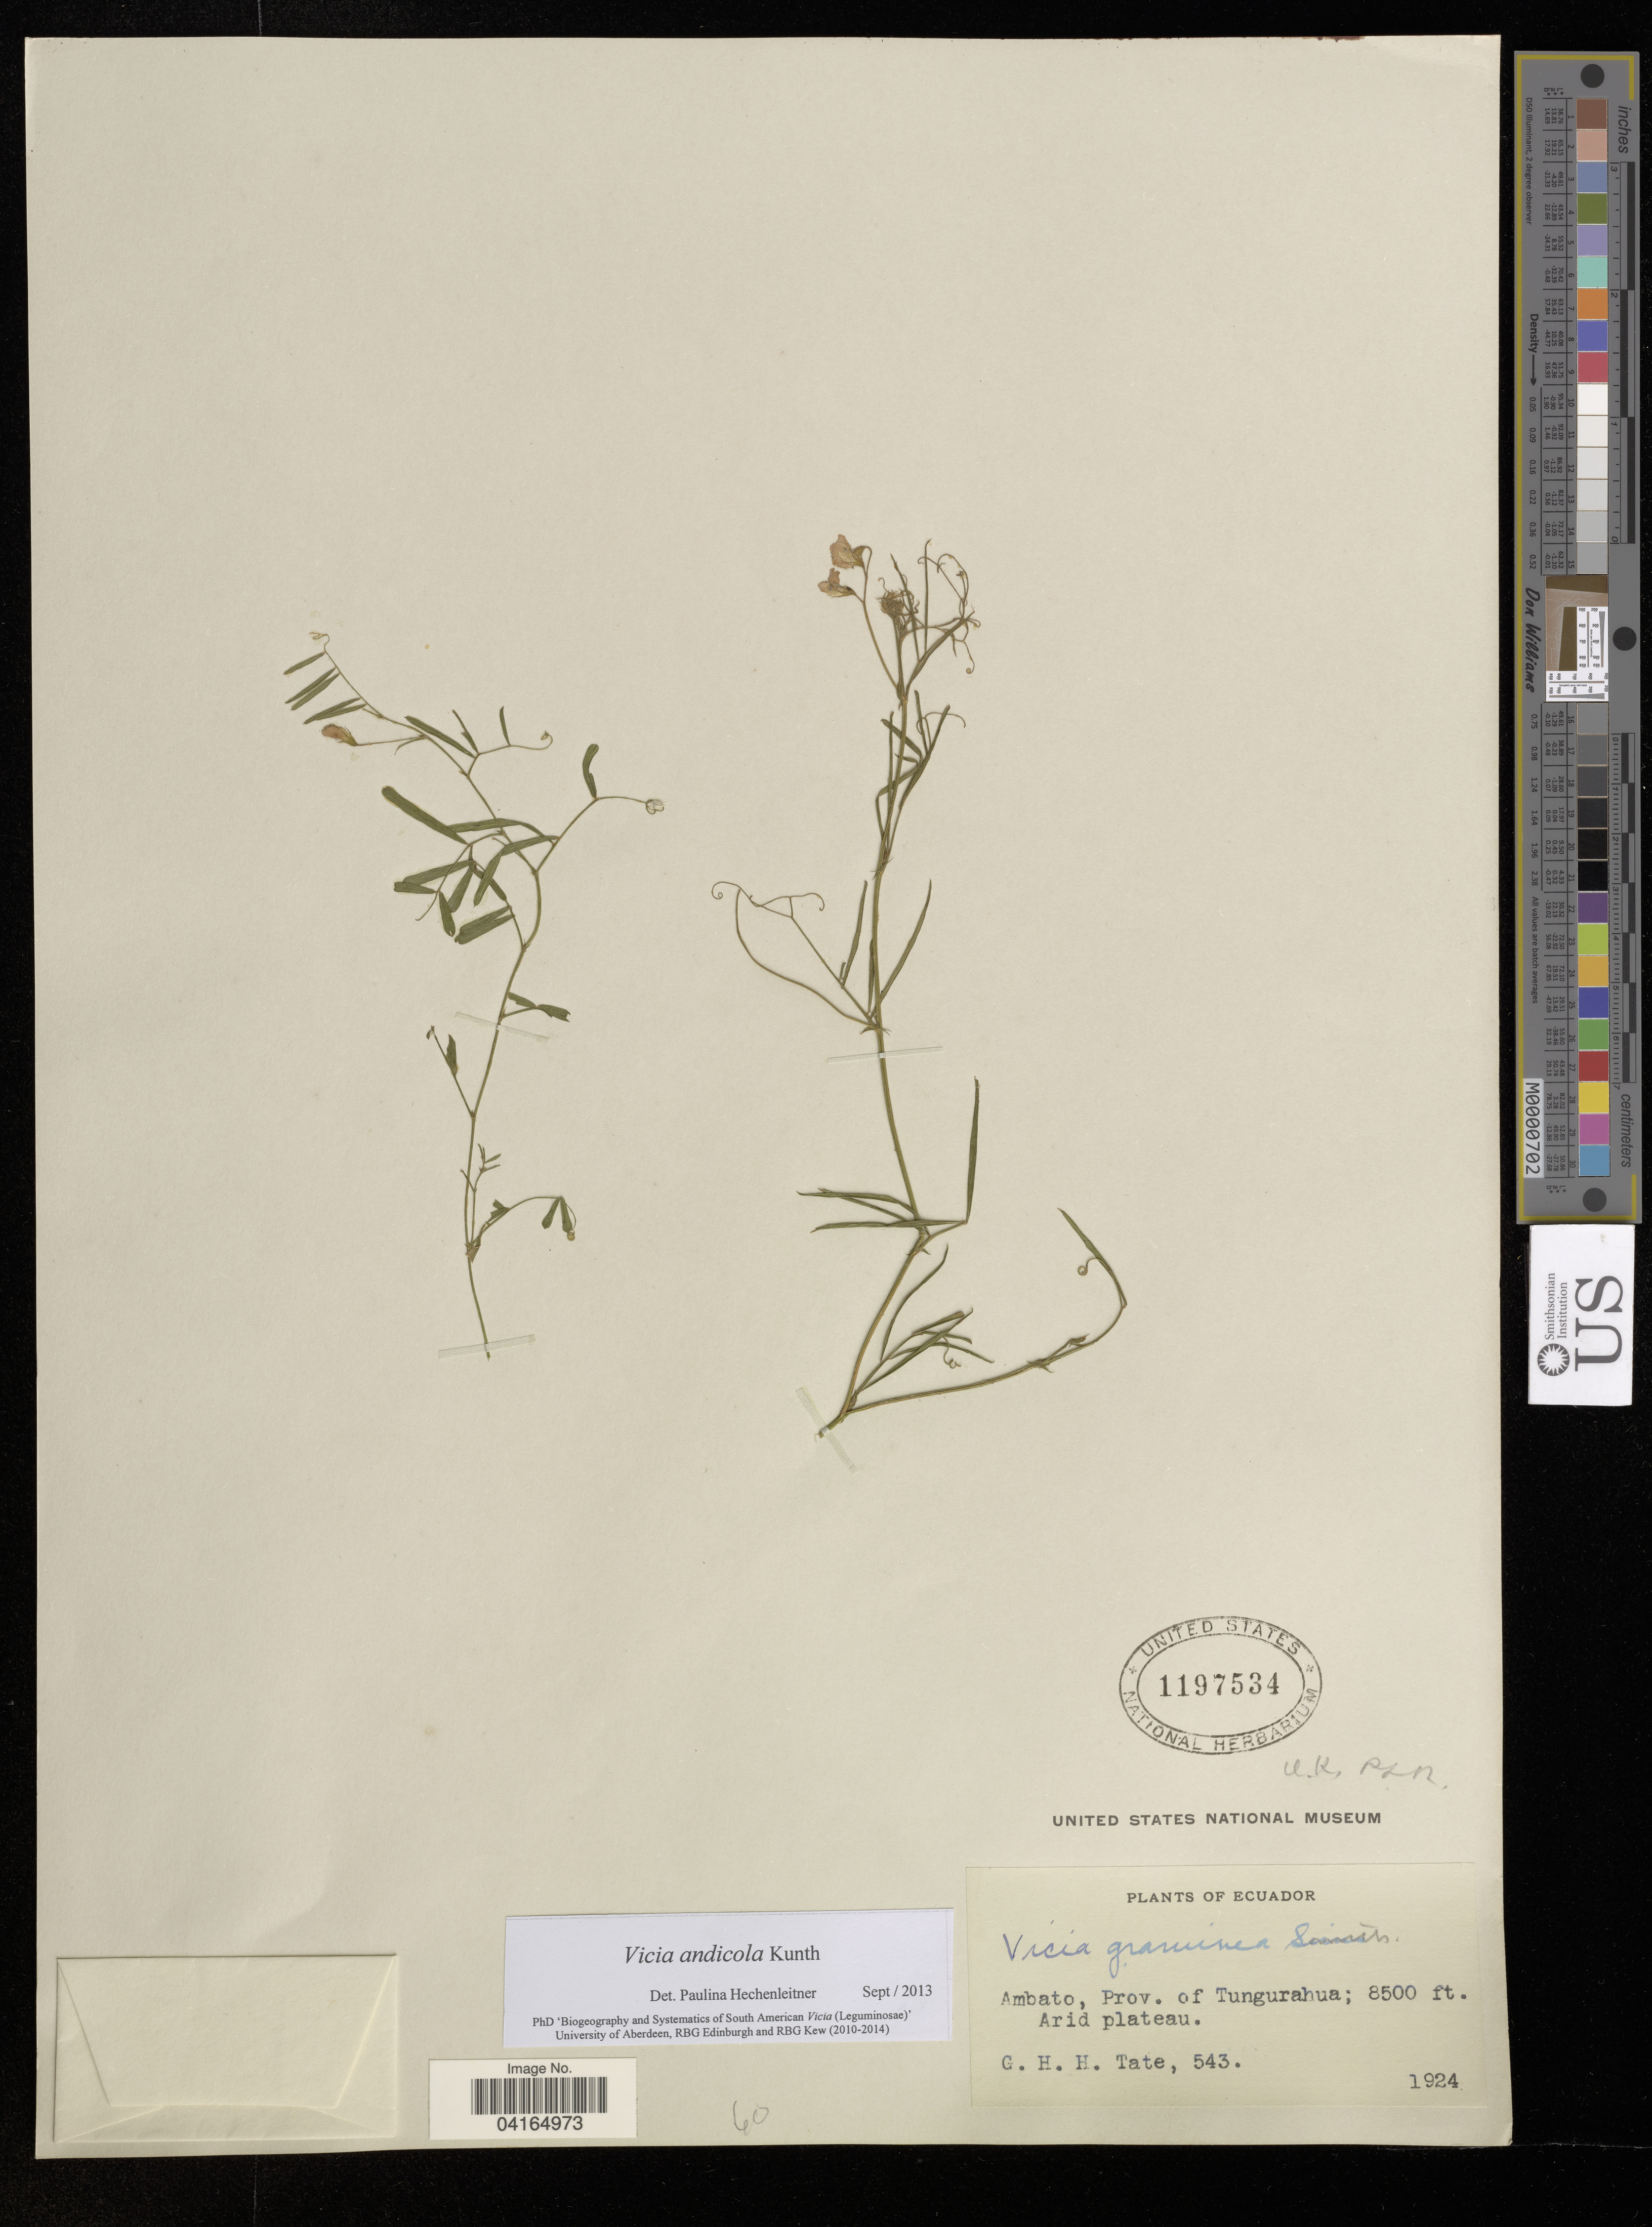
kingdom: Plantae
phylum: Tracheophyta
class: Magnoliopsida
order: Fabales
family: Fabaceae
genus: Vicia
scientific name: Vicia andicola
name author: Kunth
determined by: Hechenleitner, Paulina, RBG Edinburgh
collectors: G. Tate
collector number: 543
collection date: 1924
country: Ecuador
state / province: Tungurahua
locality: Ambato, Prov. of Tungurahua.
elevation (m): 2591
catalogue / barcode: US 1197534